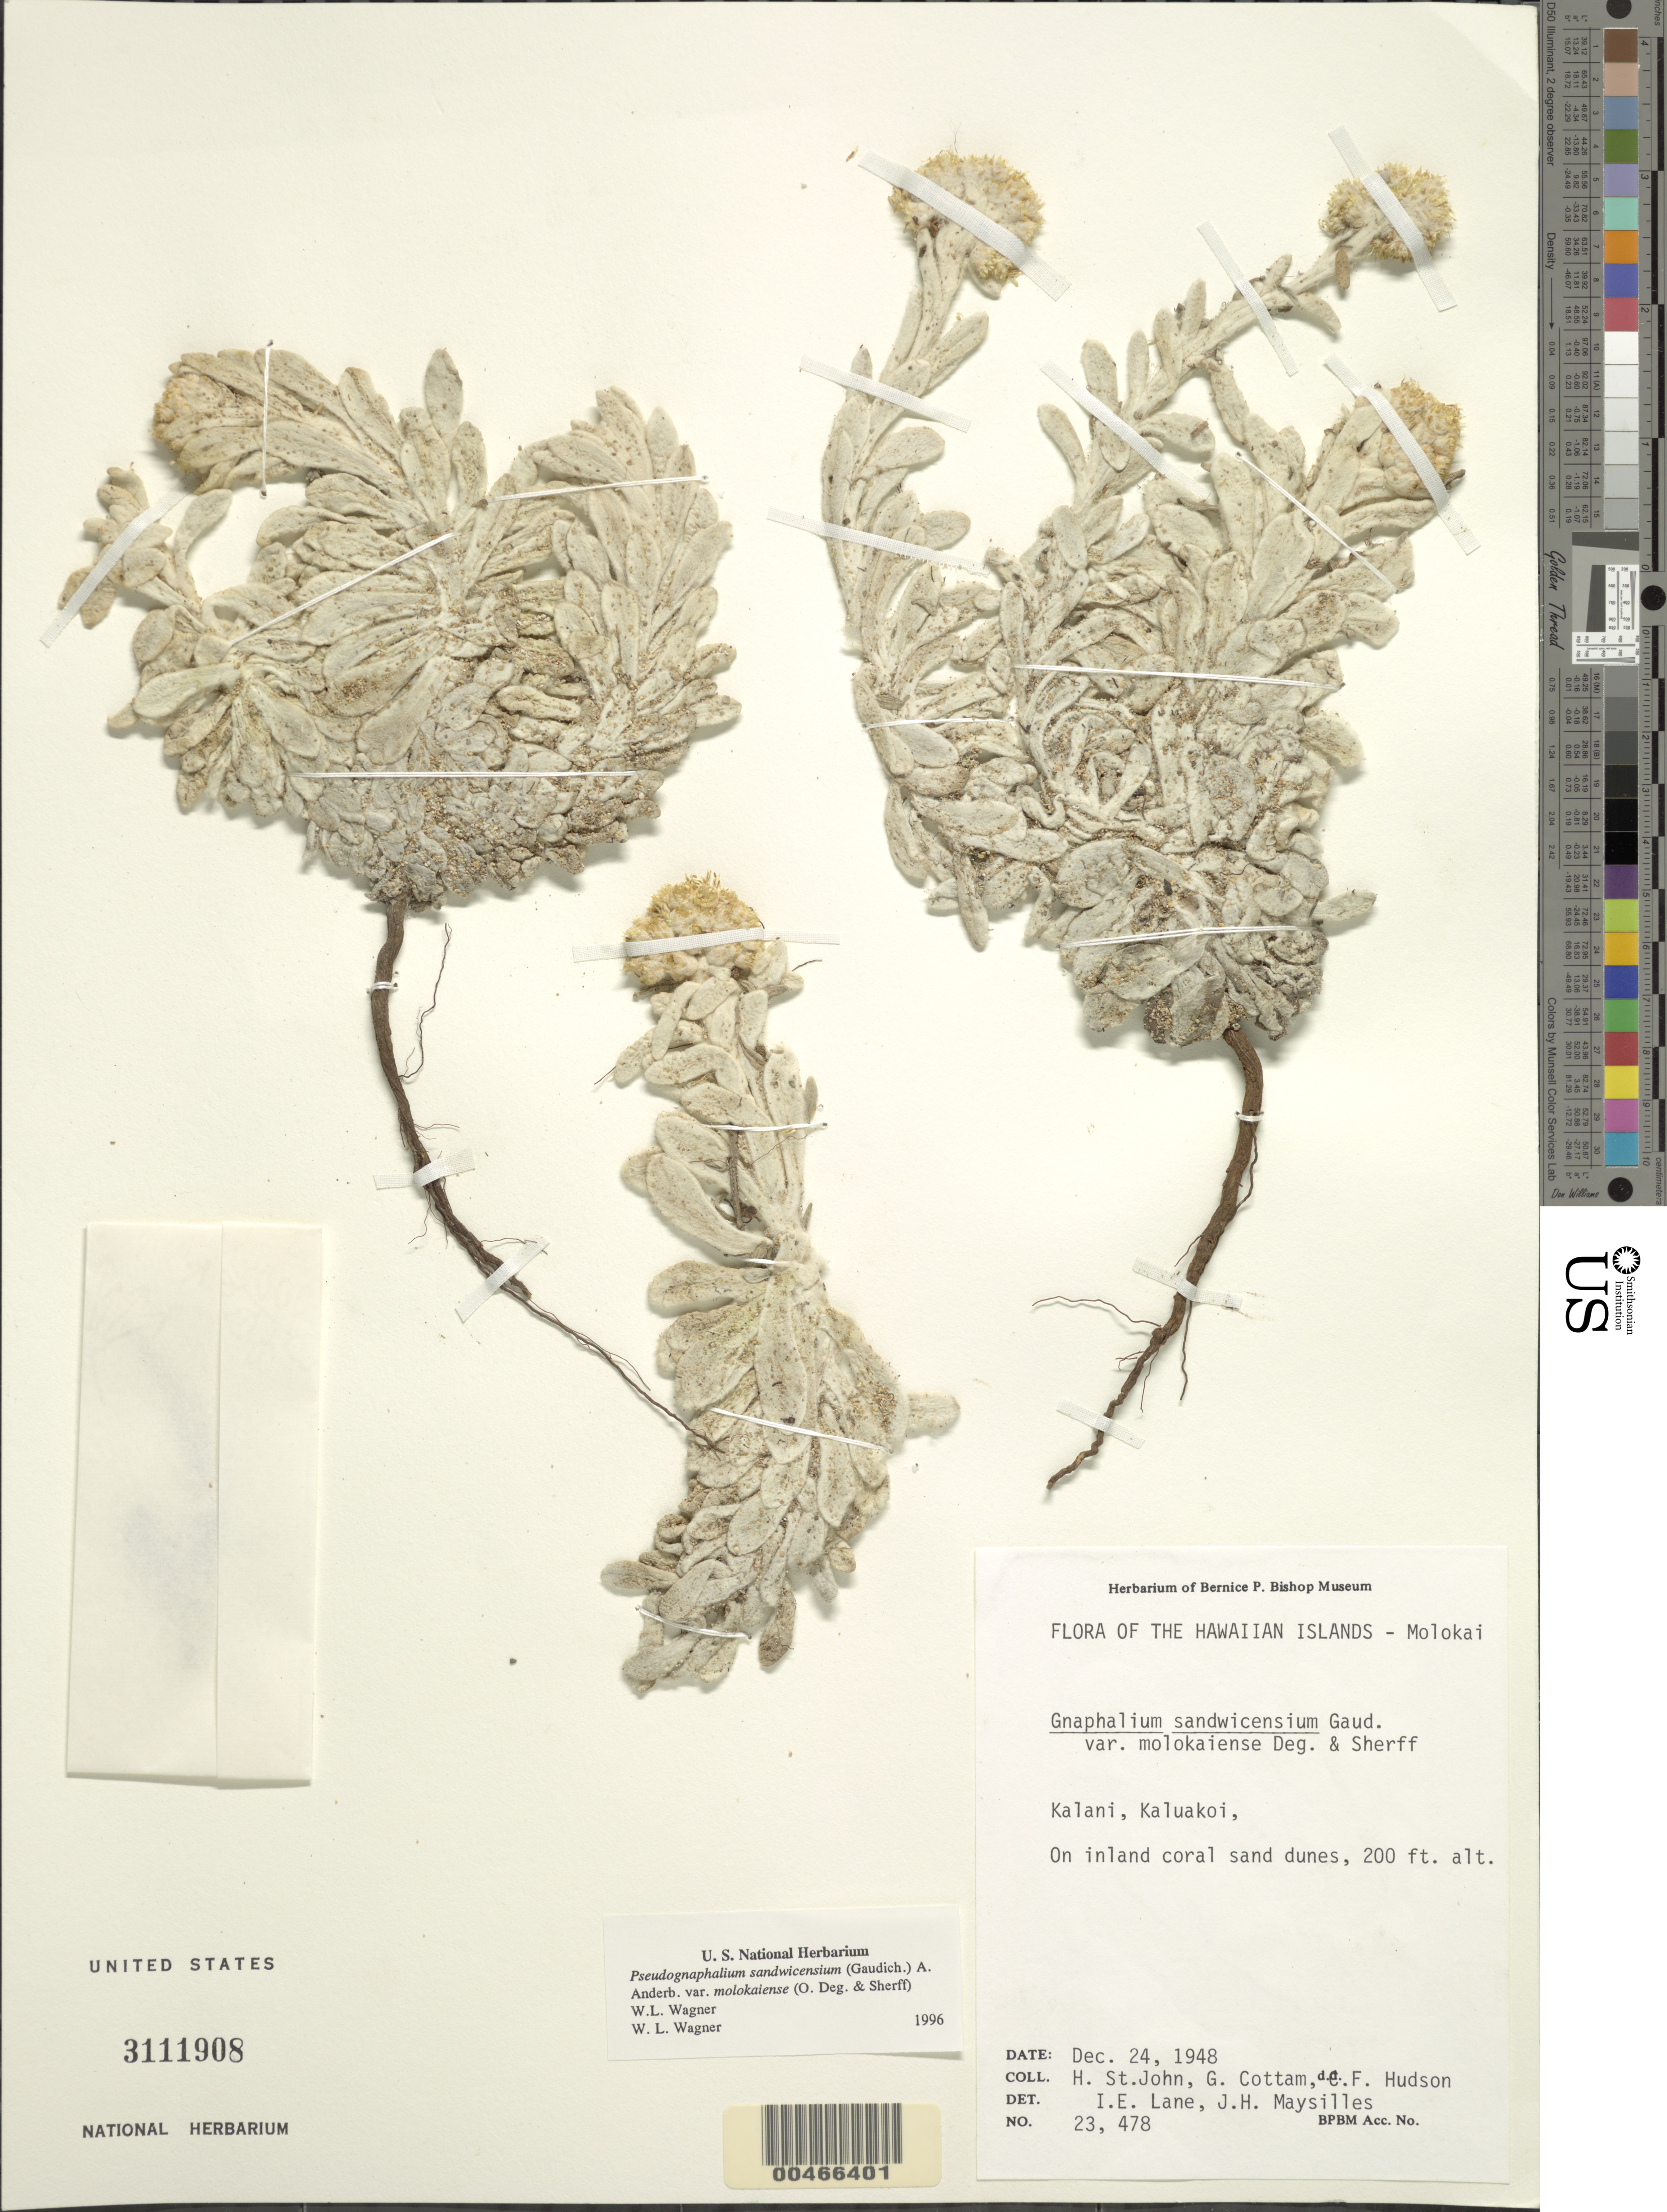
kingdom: Plantae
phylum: Tracheophyta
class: Magnoliopsida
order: Asterales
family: Asteraceae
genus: Pseudognaphalium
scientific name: Pseudognaphalium sandwicensium var. molokaiense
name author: (O. Deg. & Sherff) W.L. Wagner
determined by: Wagner, W. L., (BOT), Smithsonian Institution - National Museum of Natural History (UNITED STATES)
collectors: H. St. John, G. Cottam & C. F. Hudson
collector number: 23478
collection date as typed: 24 Dec 1948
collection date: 1948-12-24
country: United States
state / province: Hawaii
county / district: Maui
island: Moloka'i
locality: Kalani, Kaluakoi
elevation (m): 61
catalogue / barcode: US 3111908